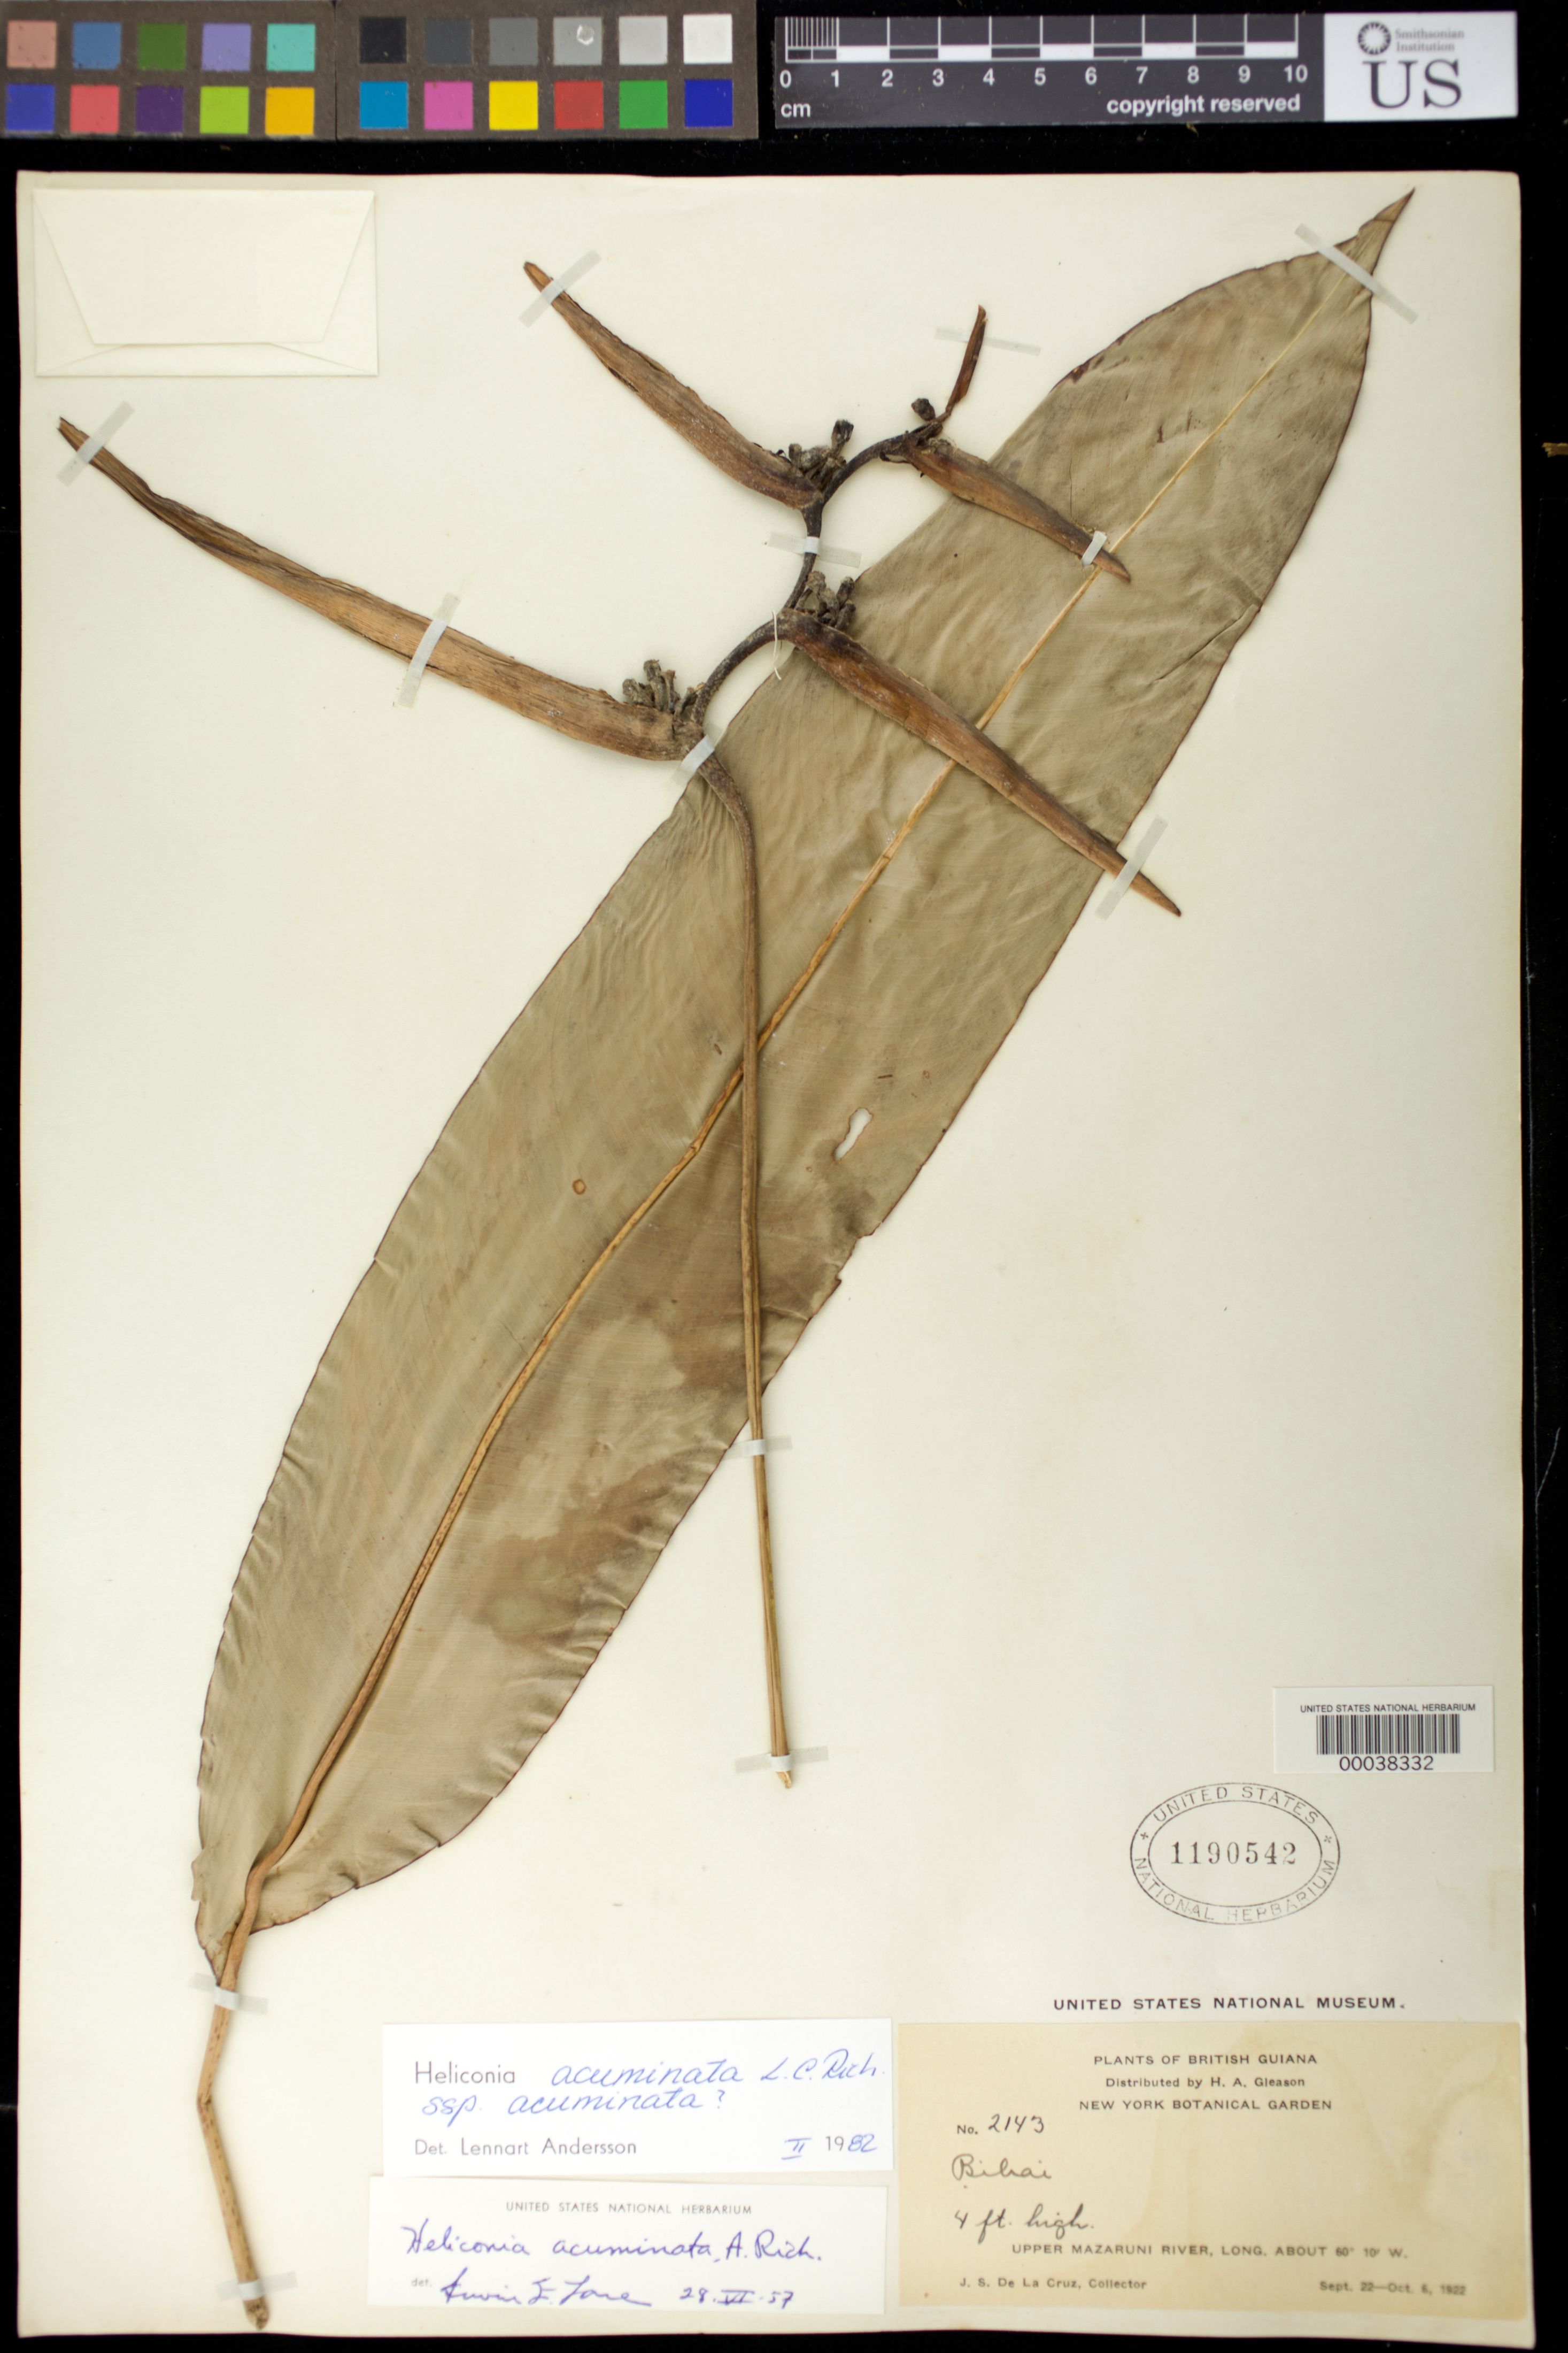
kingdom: Plantae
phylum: Tracheophyta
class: Liliopsida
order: Zingiberales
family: Heliconiaceae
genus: Heliconia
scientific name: Heliconia acuminata subsp. acuminata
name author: A. Rich.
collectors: J. S. de la Cruz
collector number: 2143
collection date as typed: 22 Sep 1922 to 06 Oct 1922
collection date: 1922-09-22/1922-10-06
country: Guyana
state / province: Cuyuni-mazaruni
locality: Upper mazaruni river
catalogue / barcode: US 1190542